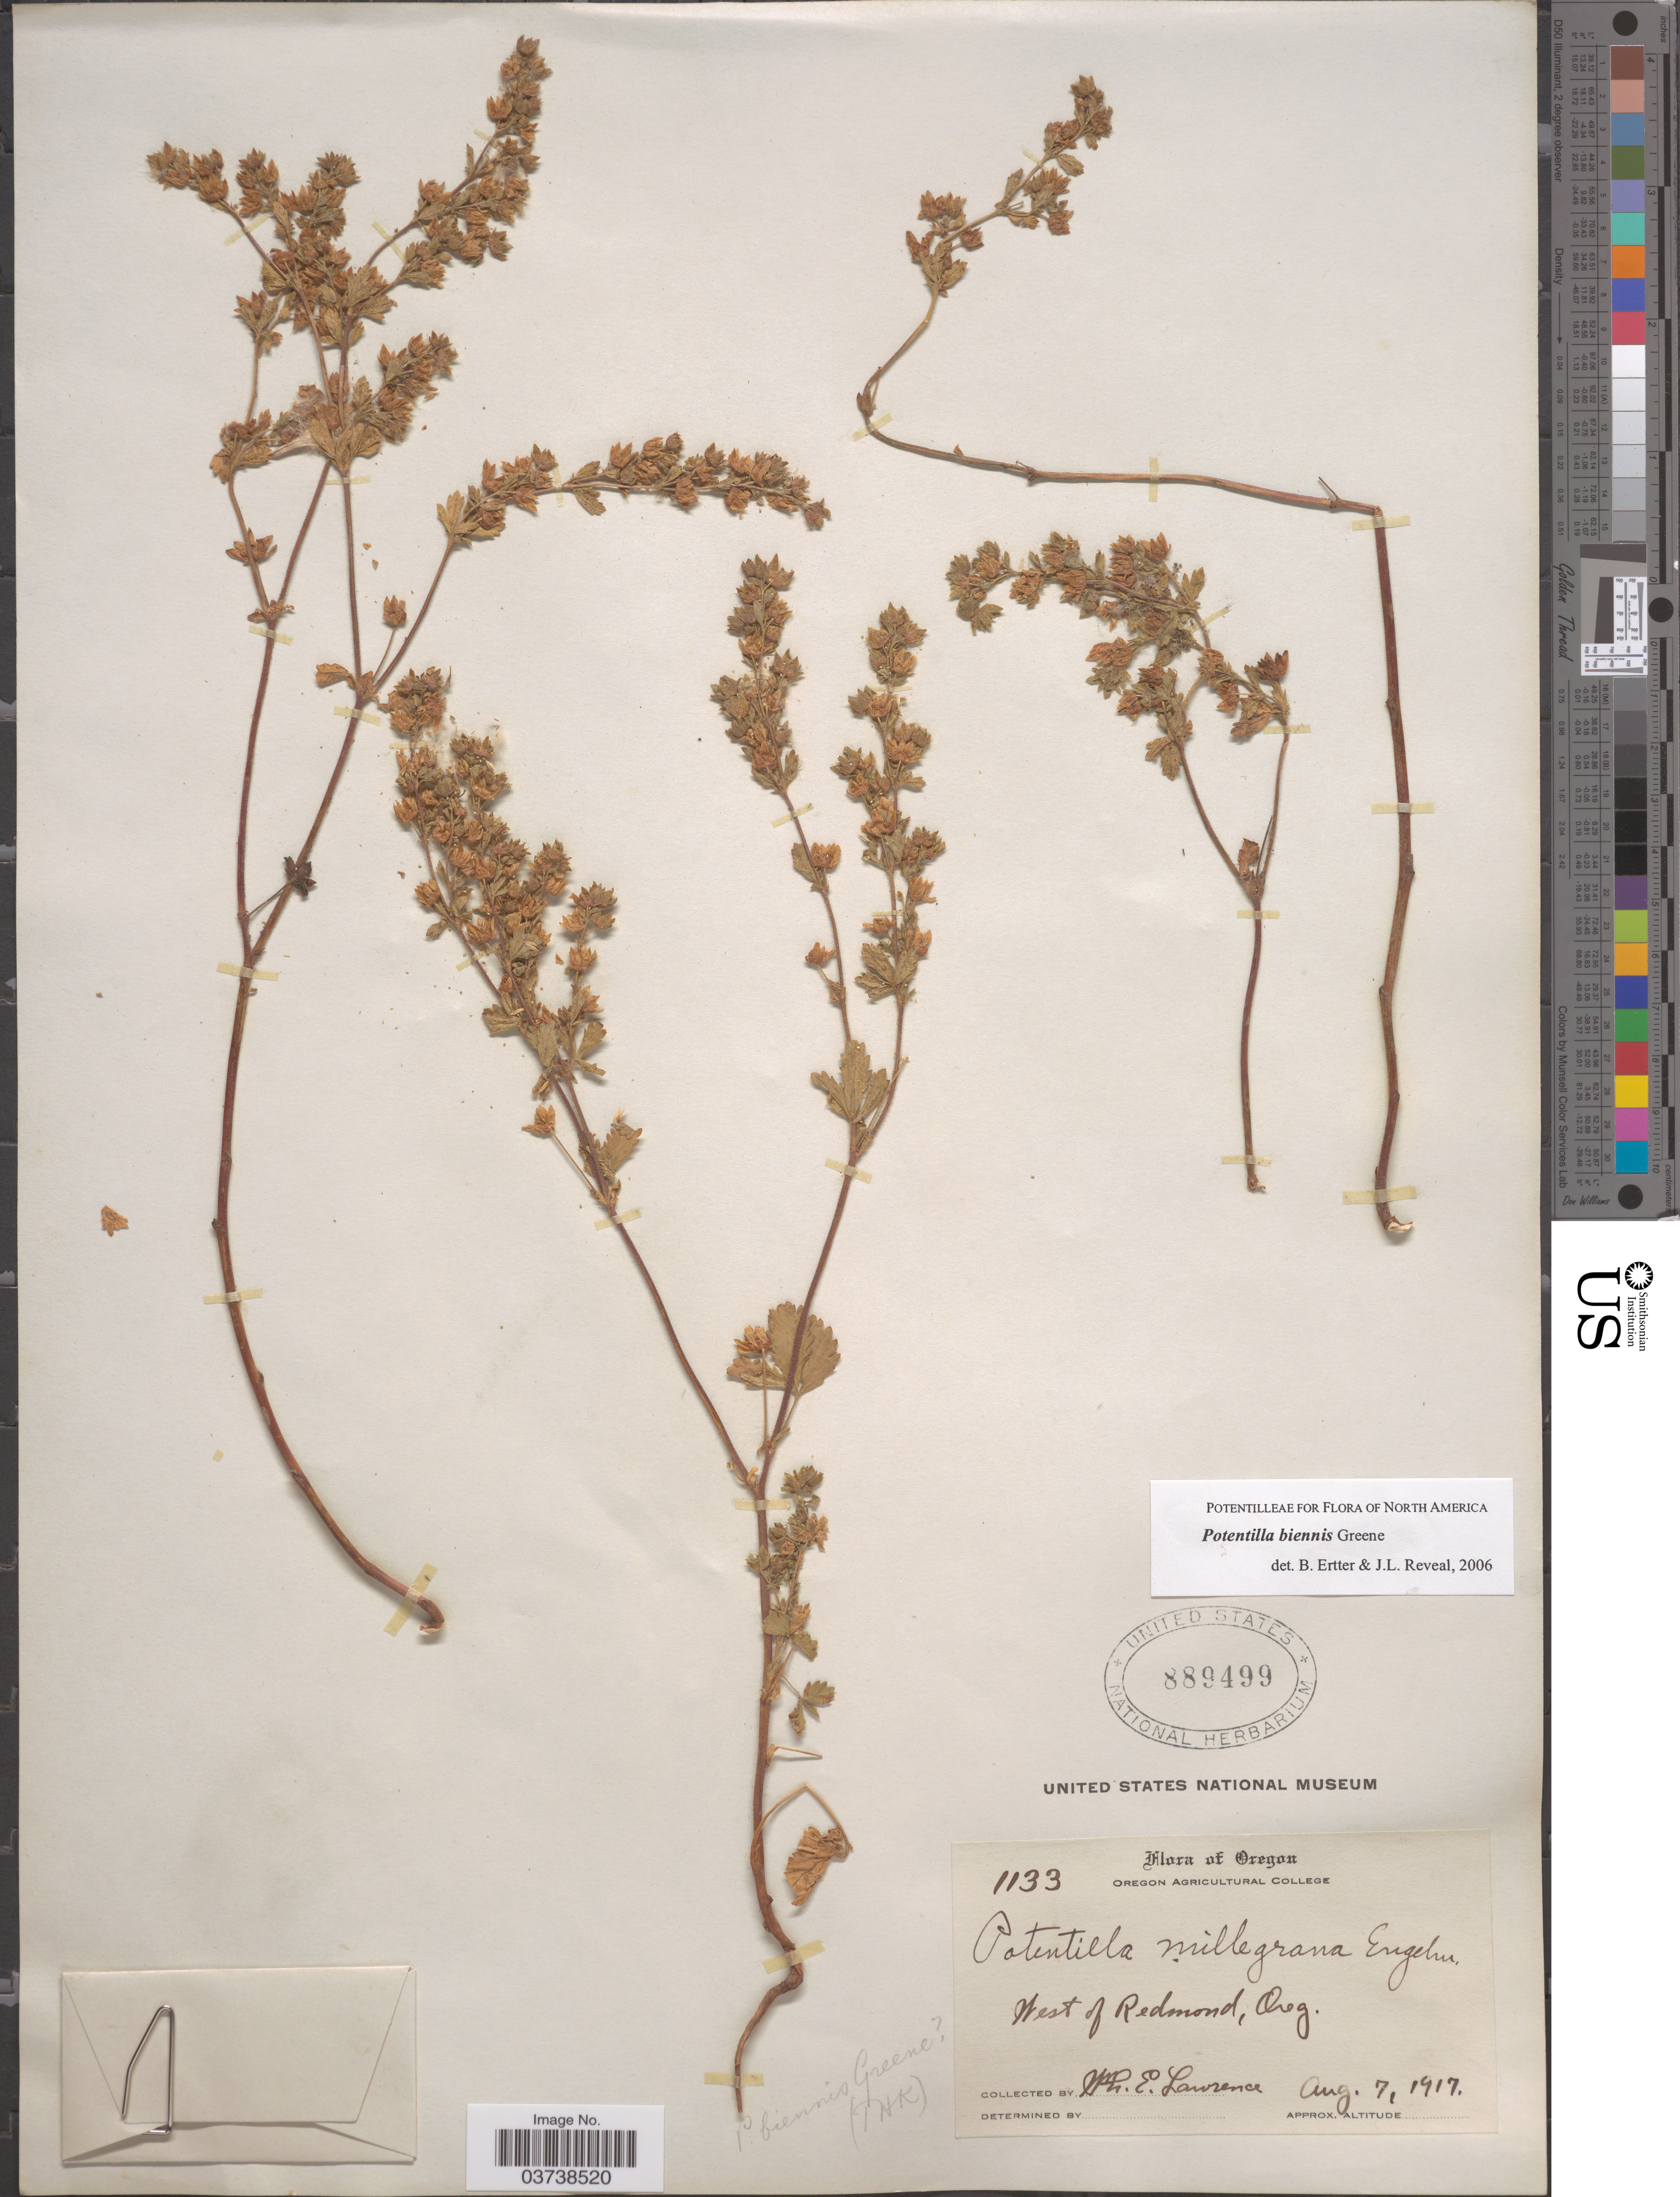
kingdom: Plantae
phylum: Tracheophyta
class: Magnoliopsida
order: Rosales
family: Rosaceae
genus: Potentilla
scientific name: Potentilla biennis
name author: Greene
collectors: W. Lawrence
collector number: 1133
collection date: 1917-08-07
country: United States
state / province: Oregon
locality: West of Redmond.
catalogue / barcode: US 889499